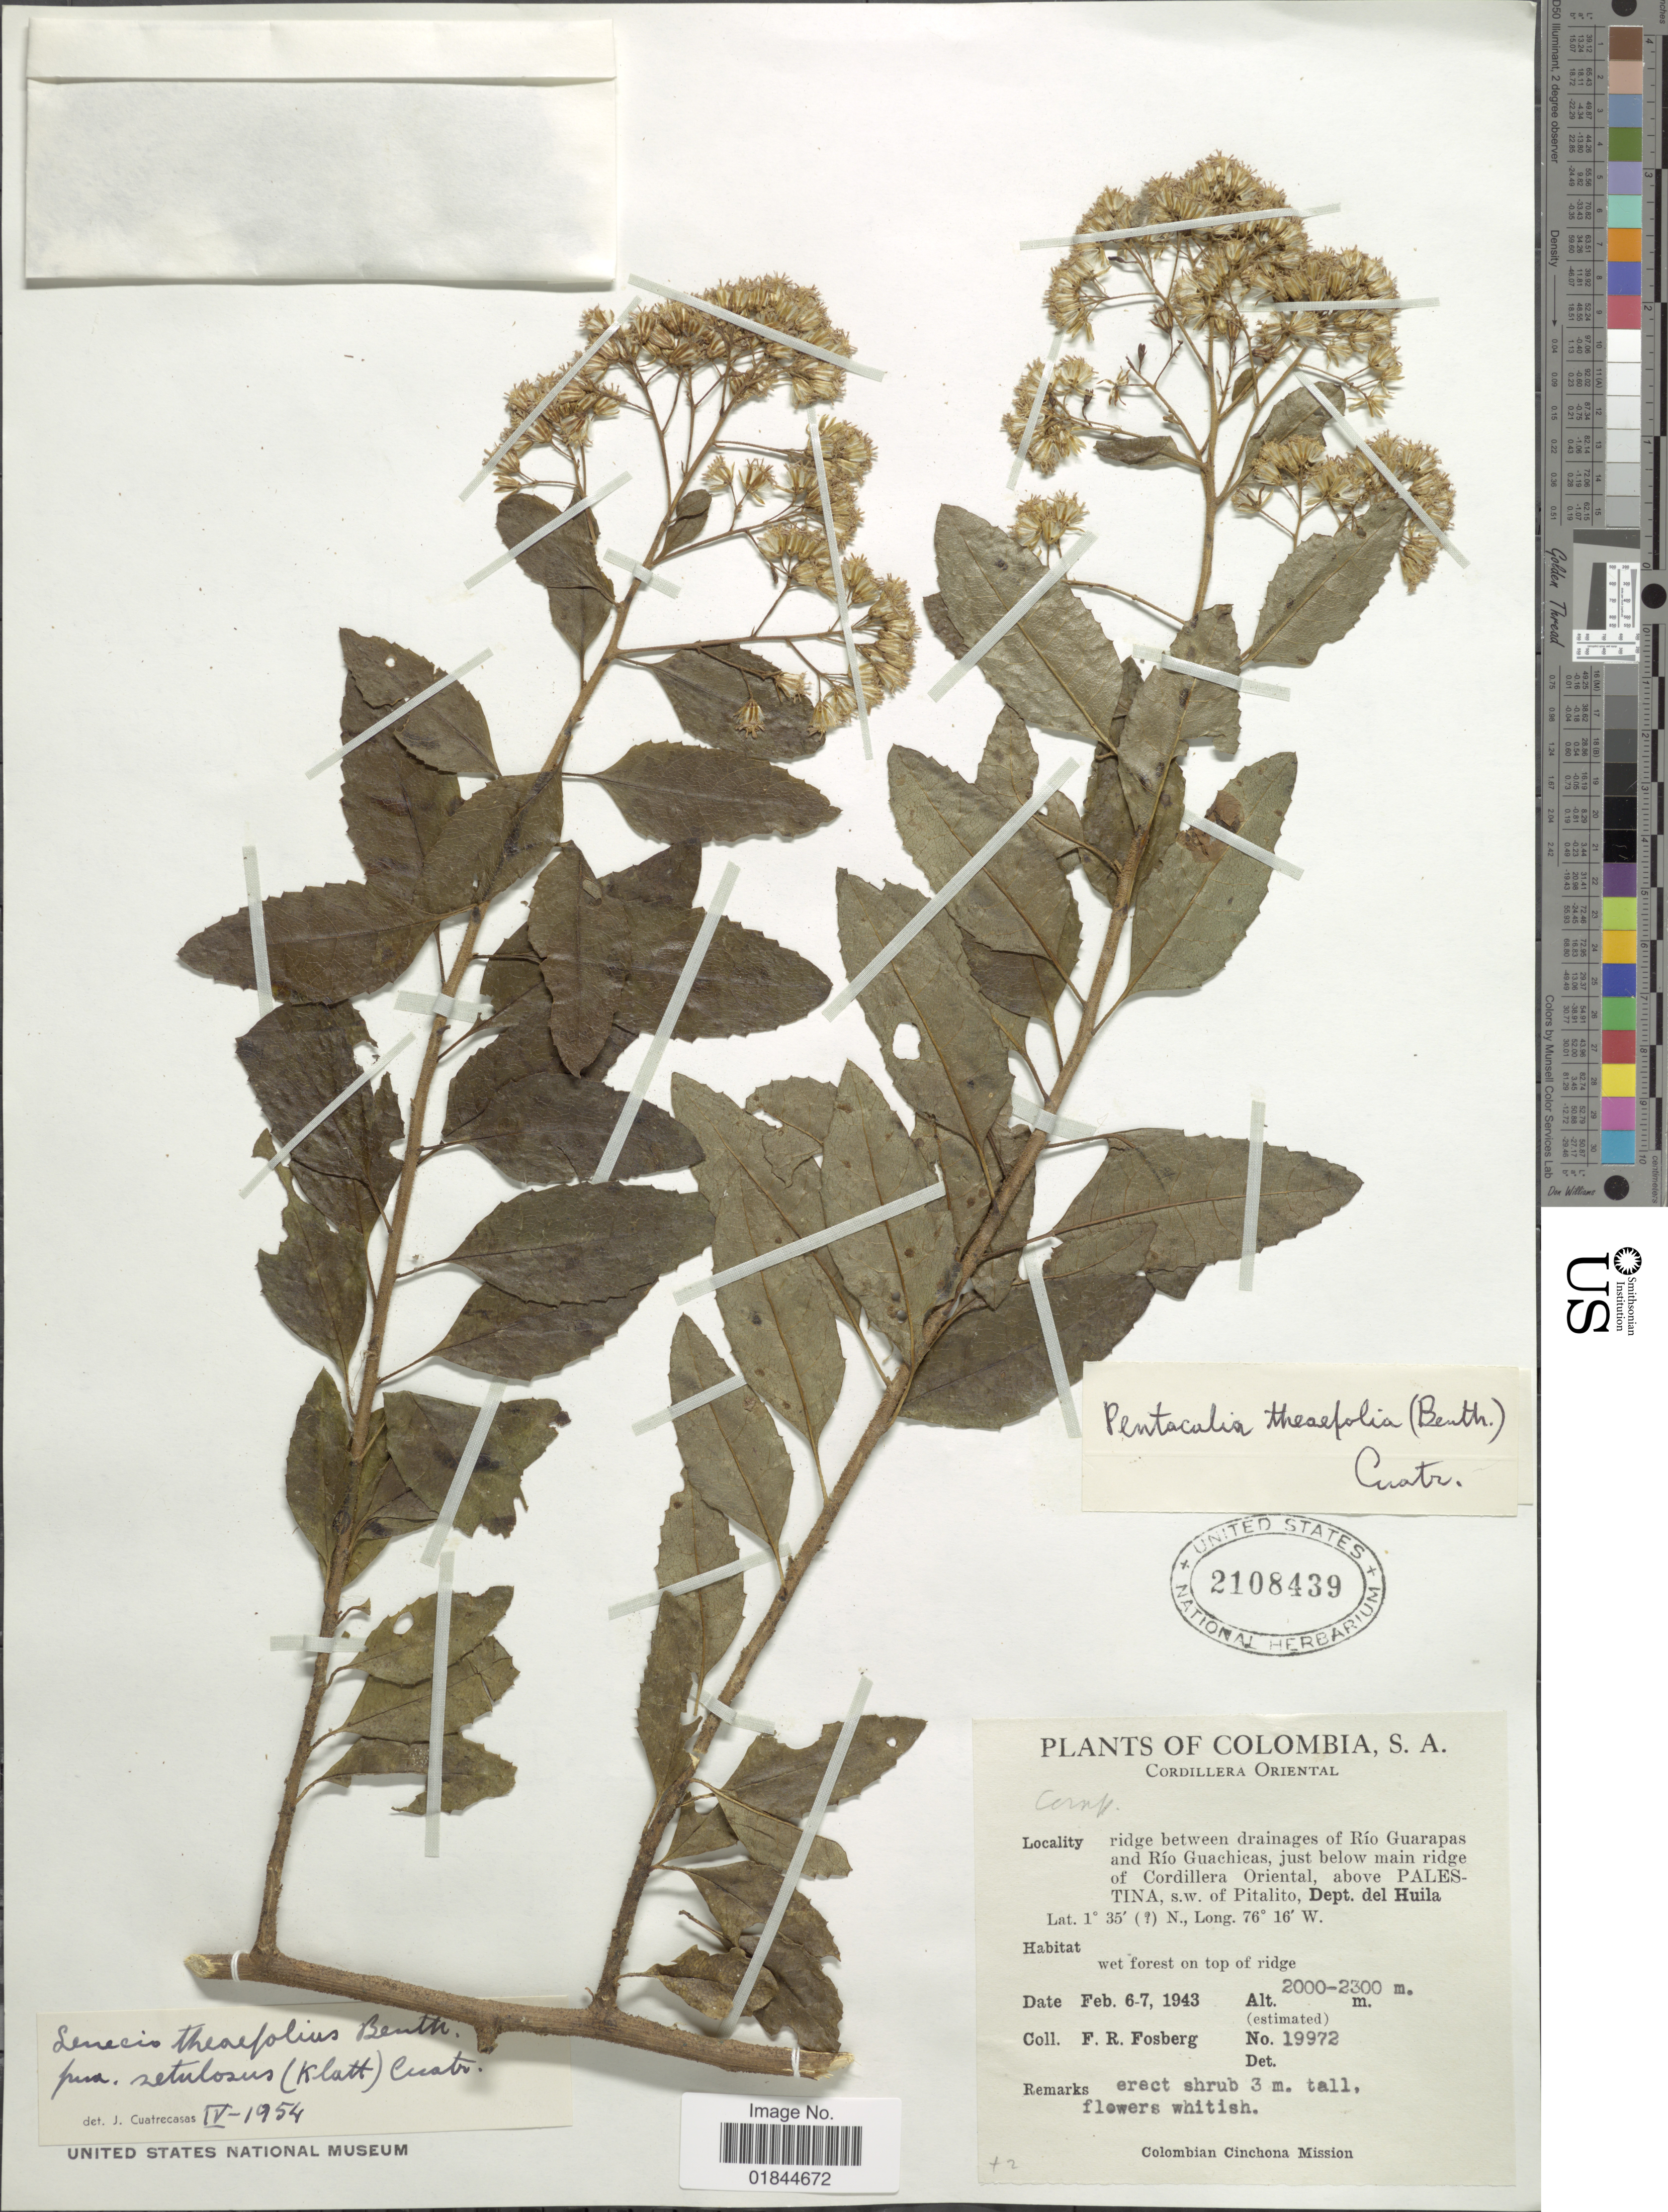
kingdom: Plantae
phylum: Tracheophyta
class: Magnoliopsida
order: Asterales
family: Asteraceae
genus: Pentacalia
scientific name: Pentacalia theifolia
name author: (Benth.) Cuatrec.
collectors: F. R. Fosberg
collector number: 19972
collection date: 1943-02-06/1943-02-07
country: Colombia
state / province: Huila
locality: Ridge between drainages of Rio Guarapas and Rio Guachicas, just below main ridge of Cordillera Oriental, above Palestina, s. w. of Pitalito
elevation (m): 2000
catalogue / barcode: US 2108439